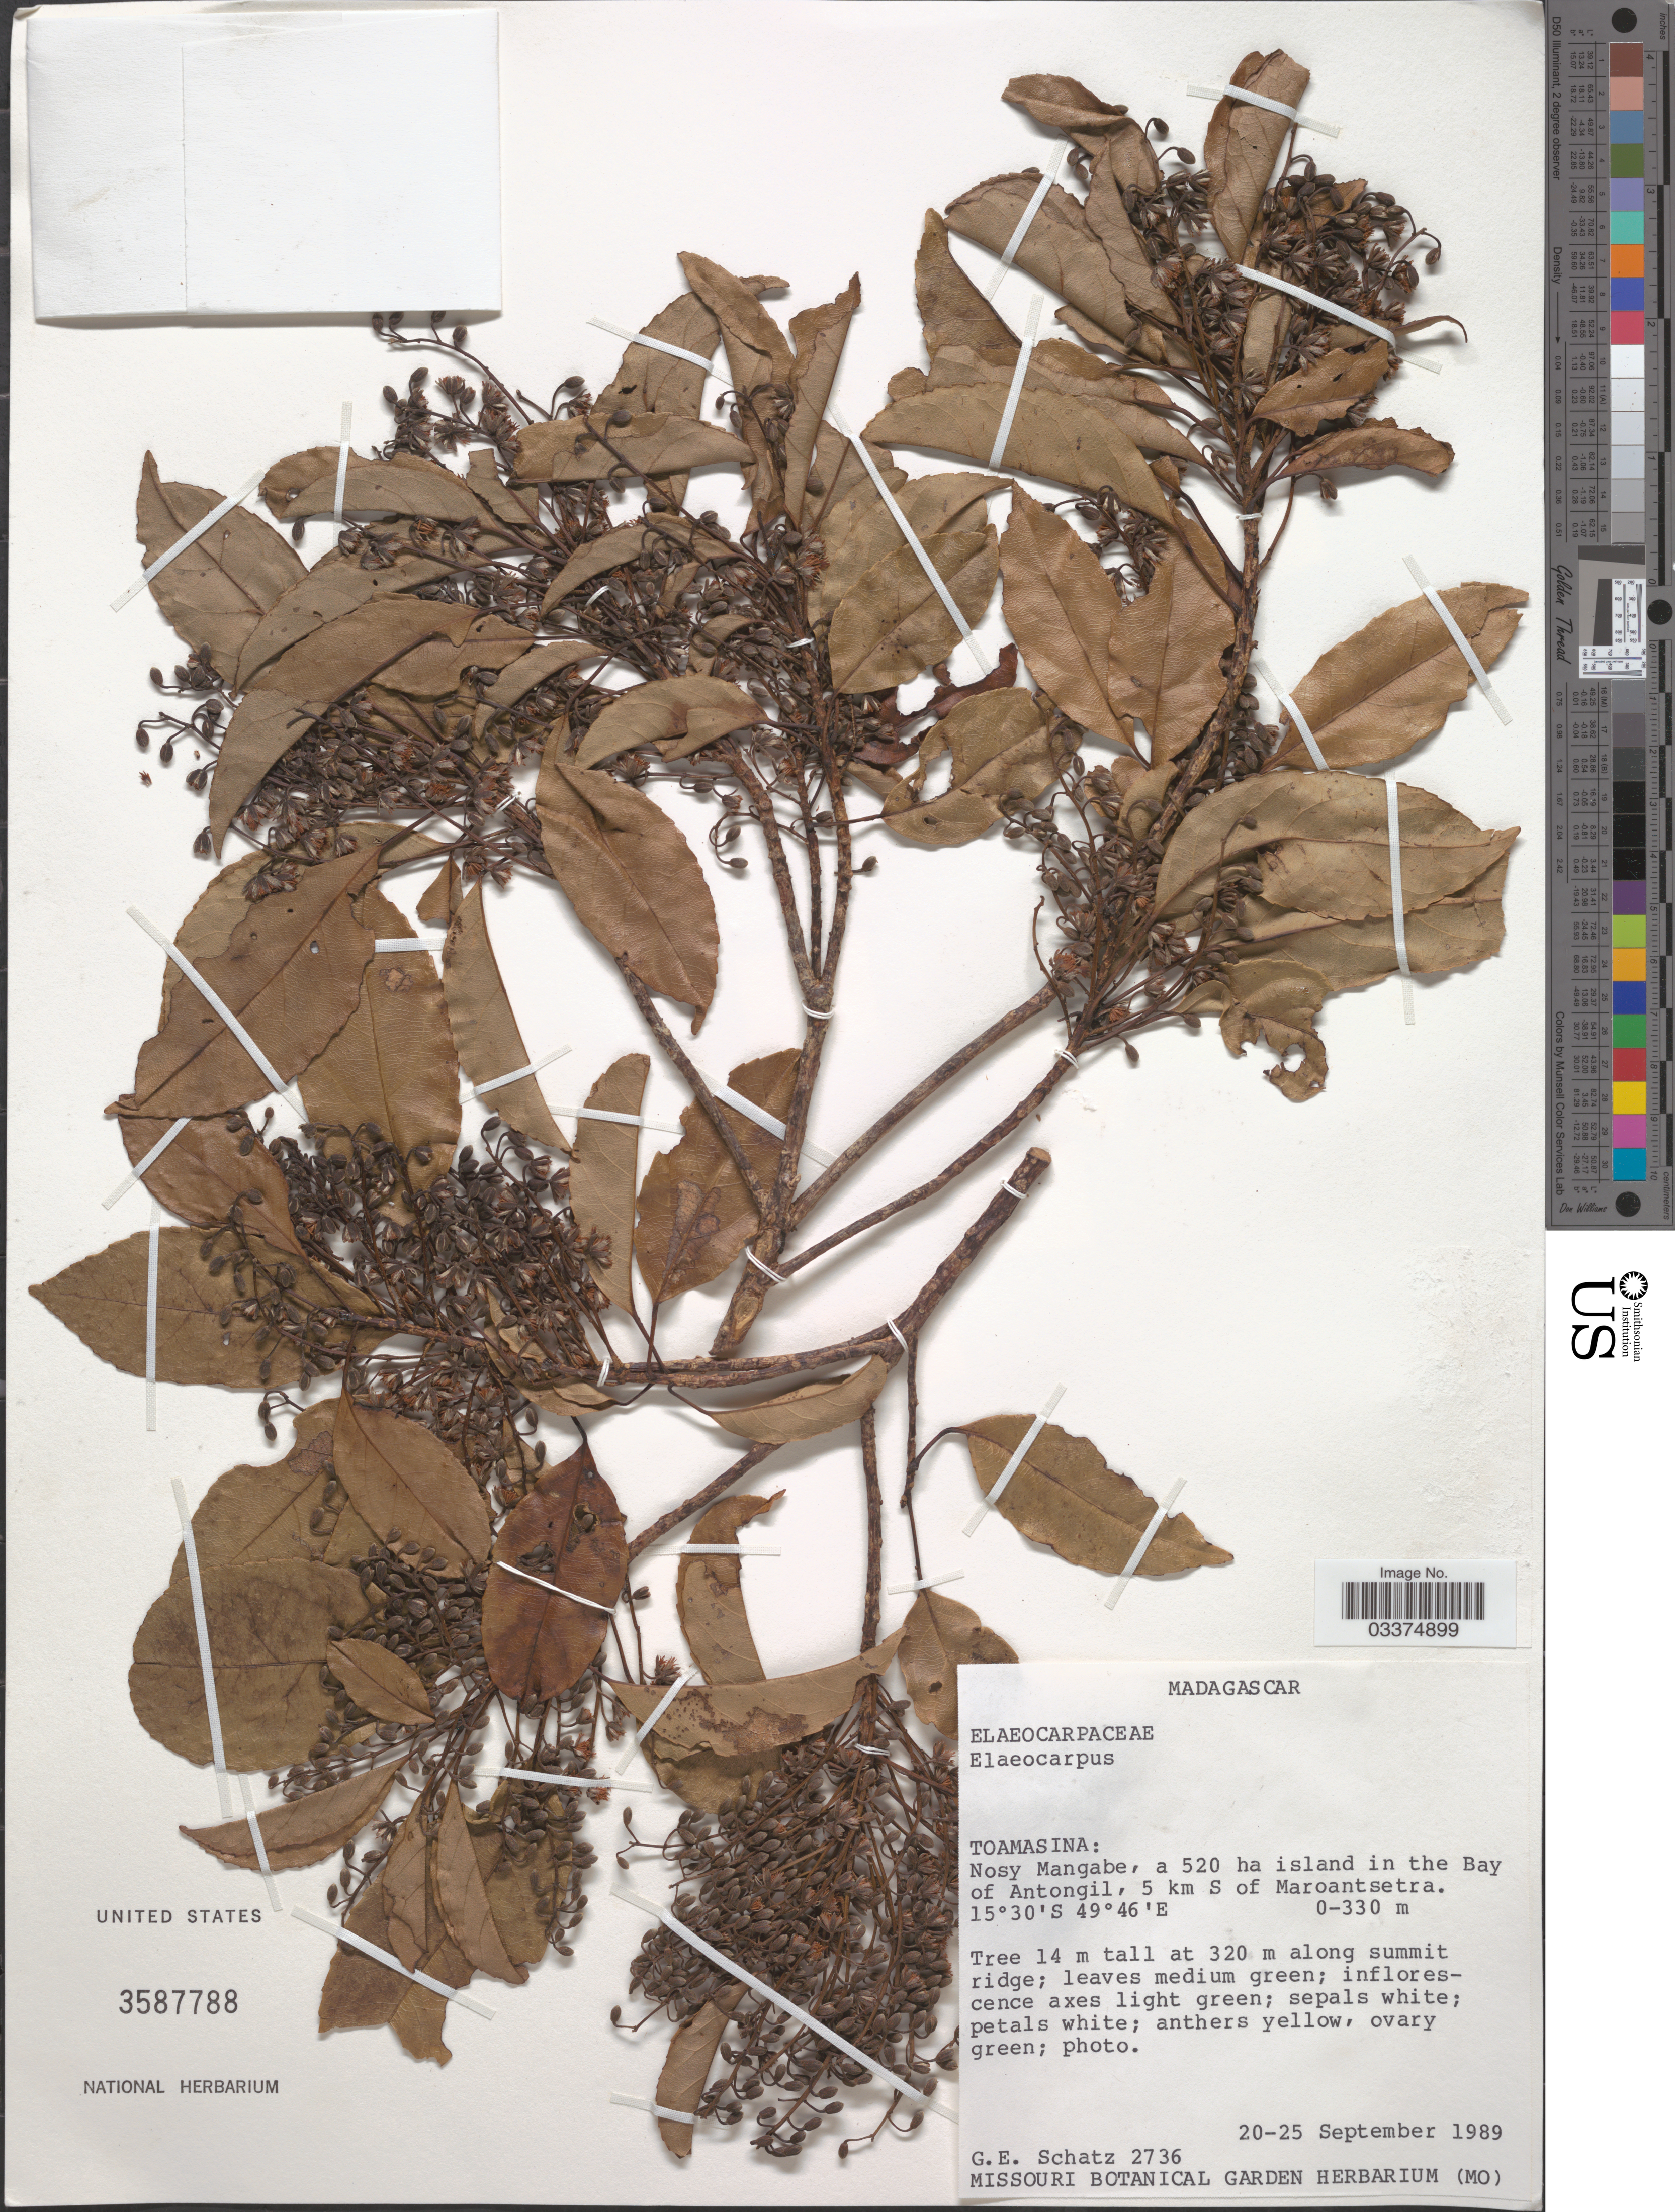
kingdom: Plantae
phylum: Tracheophyta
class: Magnoliopsida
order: Oxalidales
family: Elaeocarpaceae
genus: Elaeocarpus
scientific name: Elaeocarpus sp.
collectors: G. Schatz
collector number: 2736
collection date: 1989-09-20/1989-09-25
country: Madagascar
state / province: Analanjirofo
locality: Nosy Mangabe, a 520 ha inland in the Bay of Antongil, 5 km S of Maroantsetra.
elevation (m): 0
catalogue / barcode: US 3587788